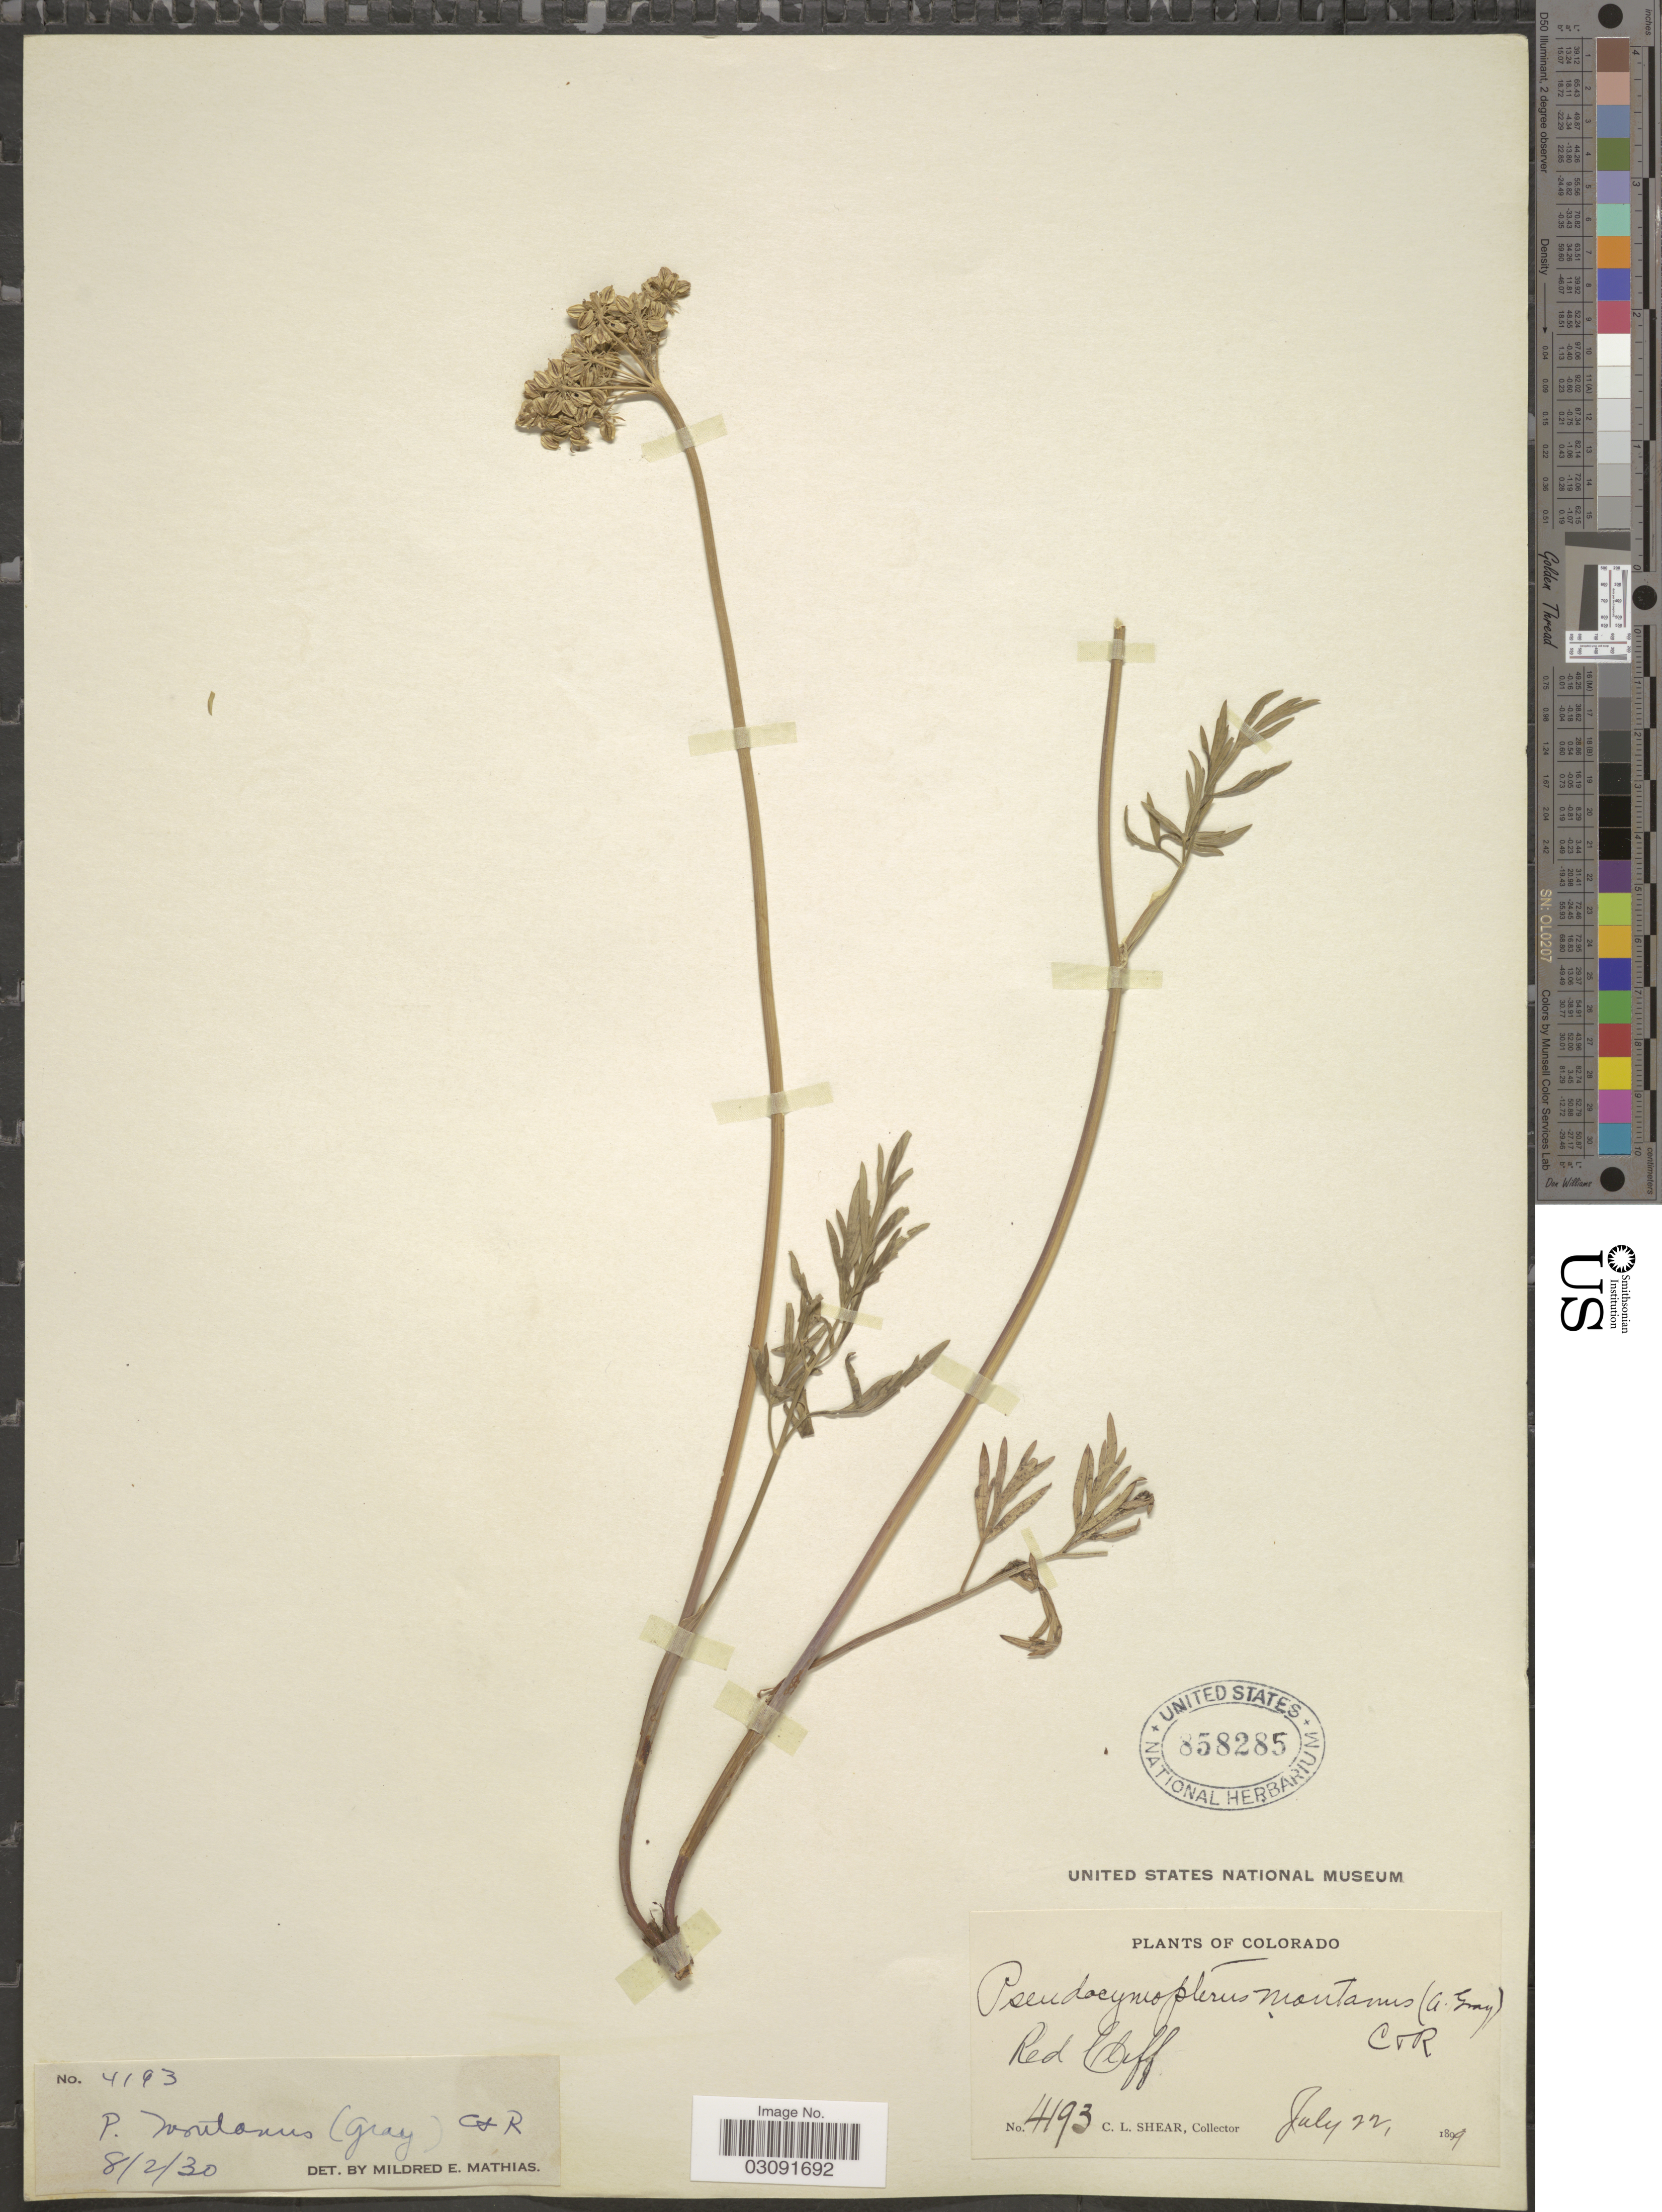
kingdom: Plantae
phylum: Tracheophyta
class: Magnoliopsida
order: Apiales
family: Apiaceae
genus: Pseudocymopterus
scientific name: Pseudocymopterus montanus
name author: (A. Gray) J.M. Coult. & Rose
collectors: C. L. Shear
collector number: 4193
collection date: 1899-07-22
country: United States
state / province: Colorado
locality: Red Cliff.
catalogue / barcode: US 858285